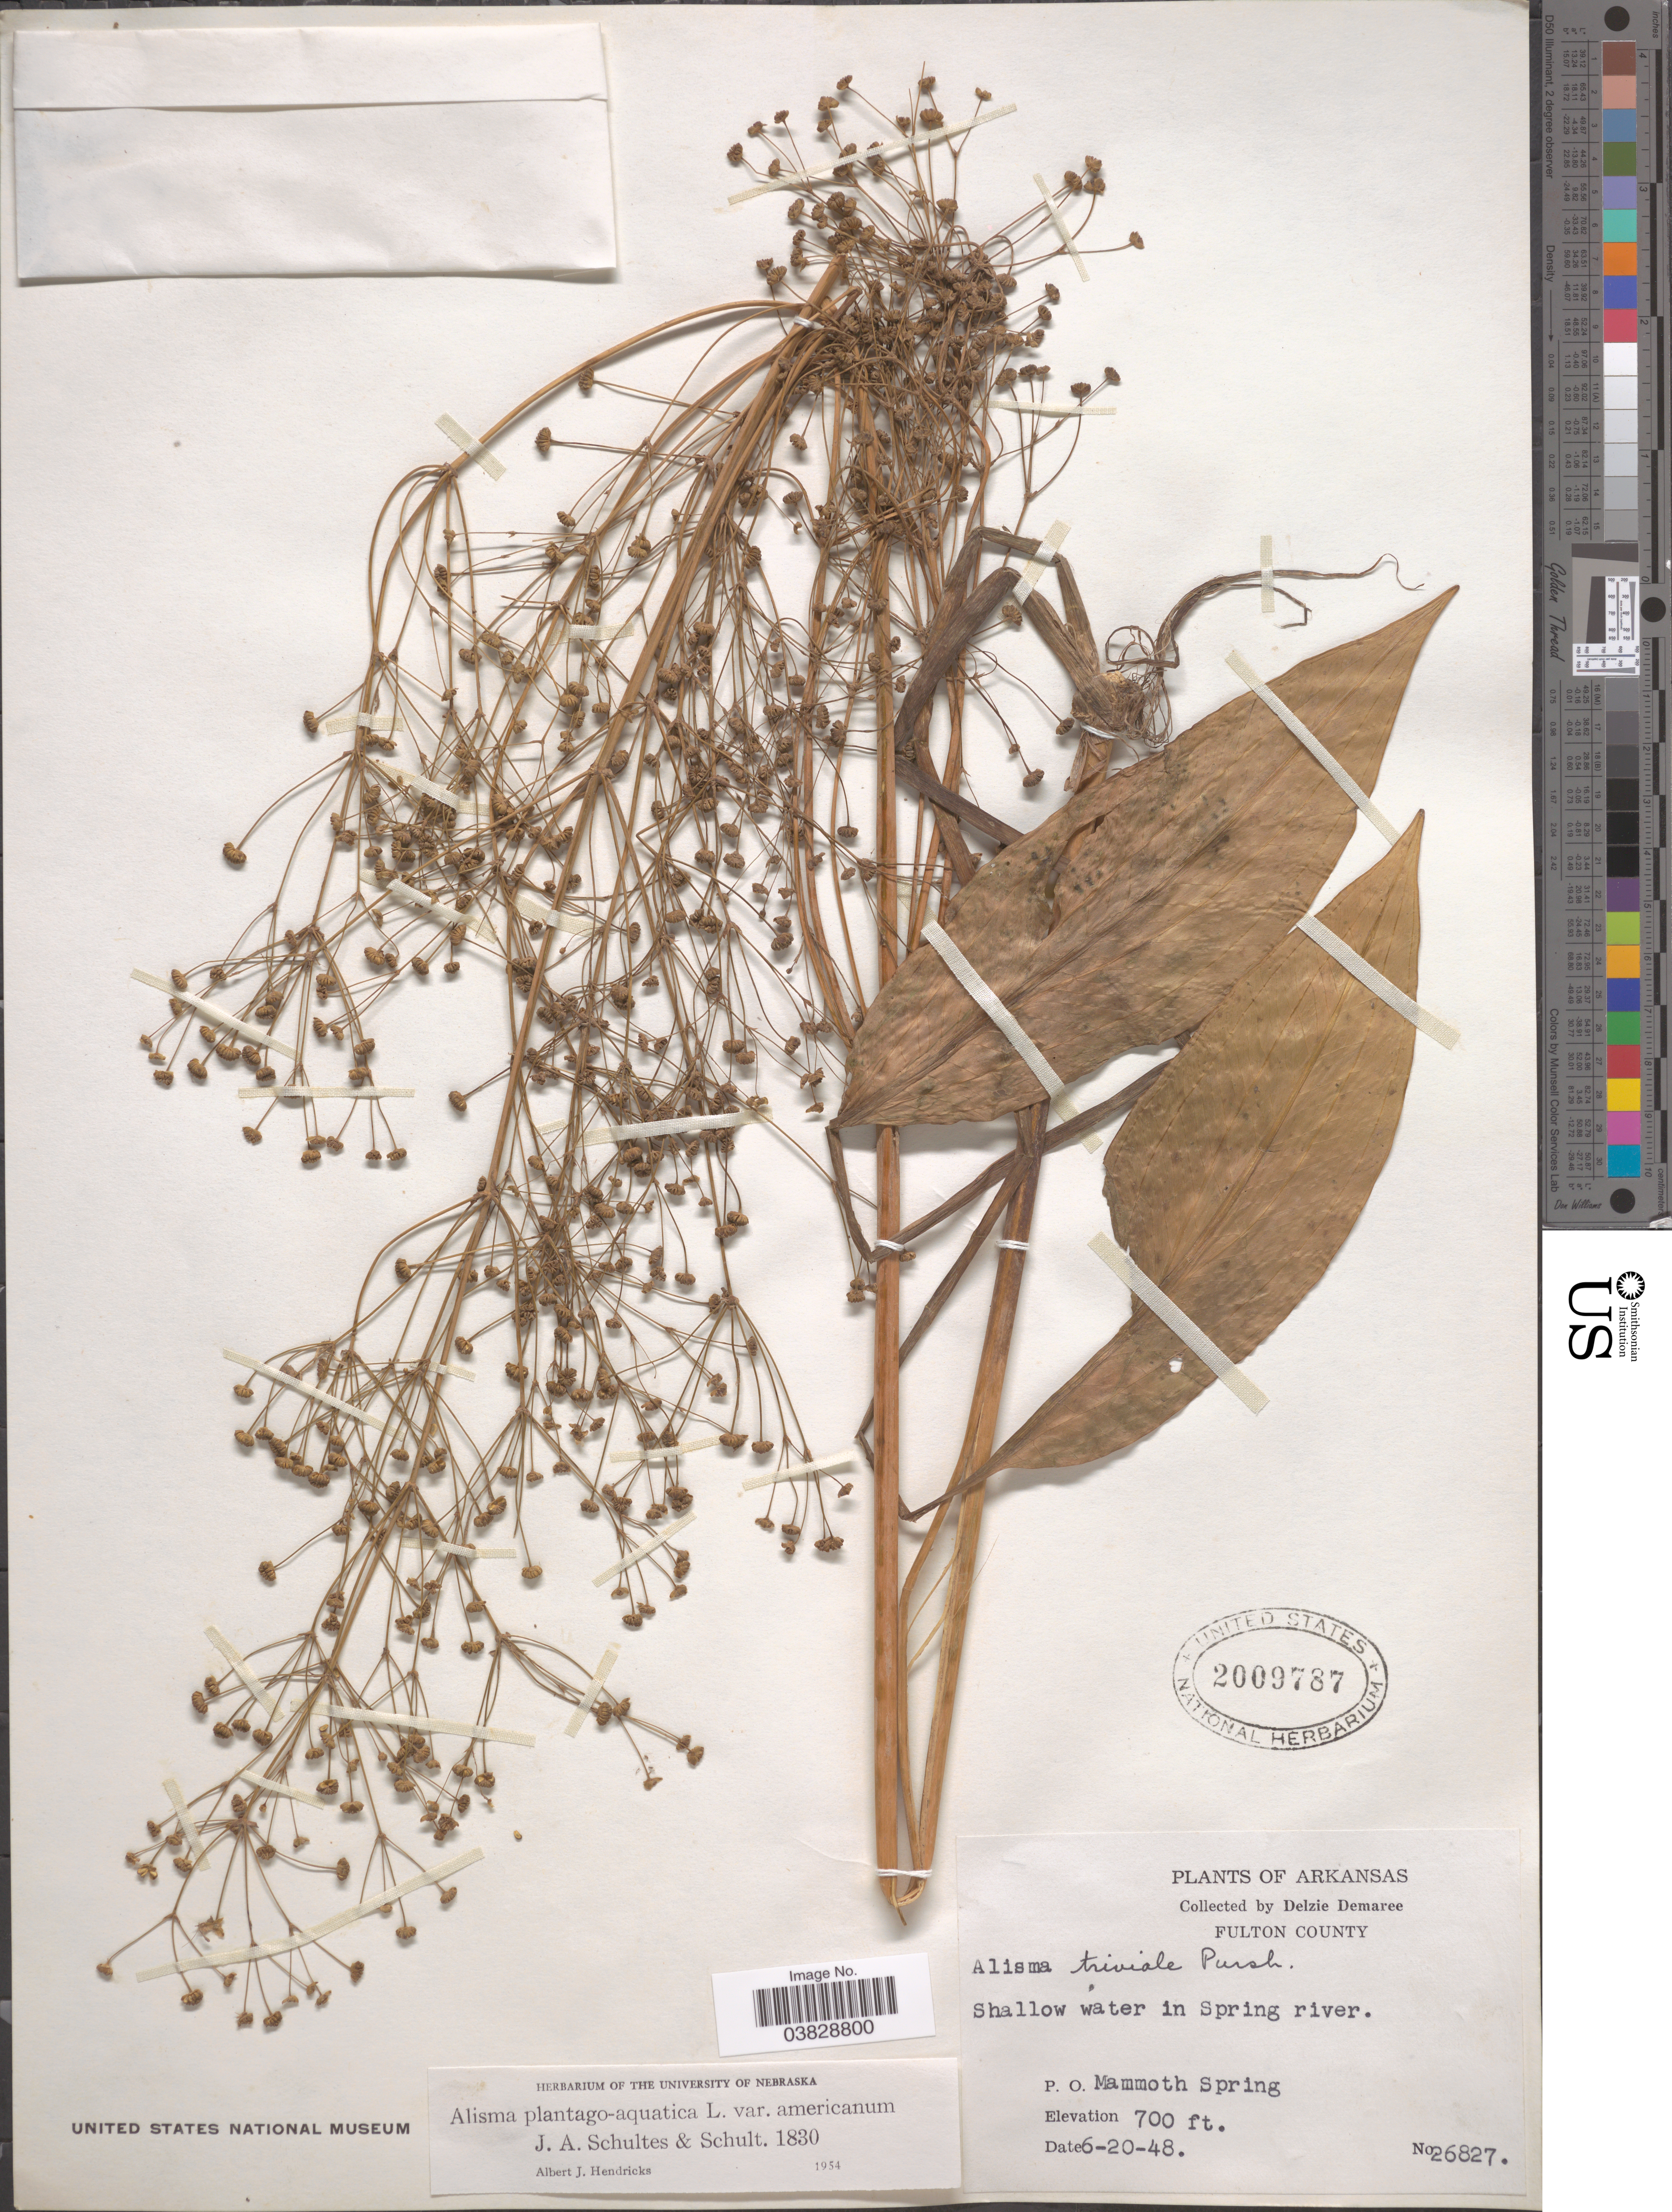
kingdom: Plantae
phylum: Tracheophyta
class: Liliopsida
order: Alismatales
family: Alismataceae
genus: Alisma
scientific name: Alisma plantago-aquatica var. americanum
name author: L.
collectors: D. Demaree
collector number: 26827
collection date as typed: Transcribed d/m/y: 20/6/48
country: United States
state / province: Arkansas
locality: Fulton County. Shallow water in Spring river. P.O. Mammoth Spring.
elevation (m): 213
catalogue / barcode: US 2009787